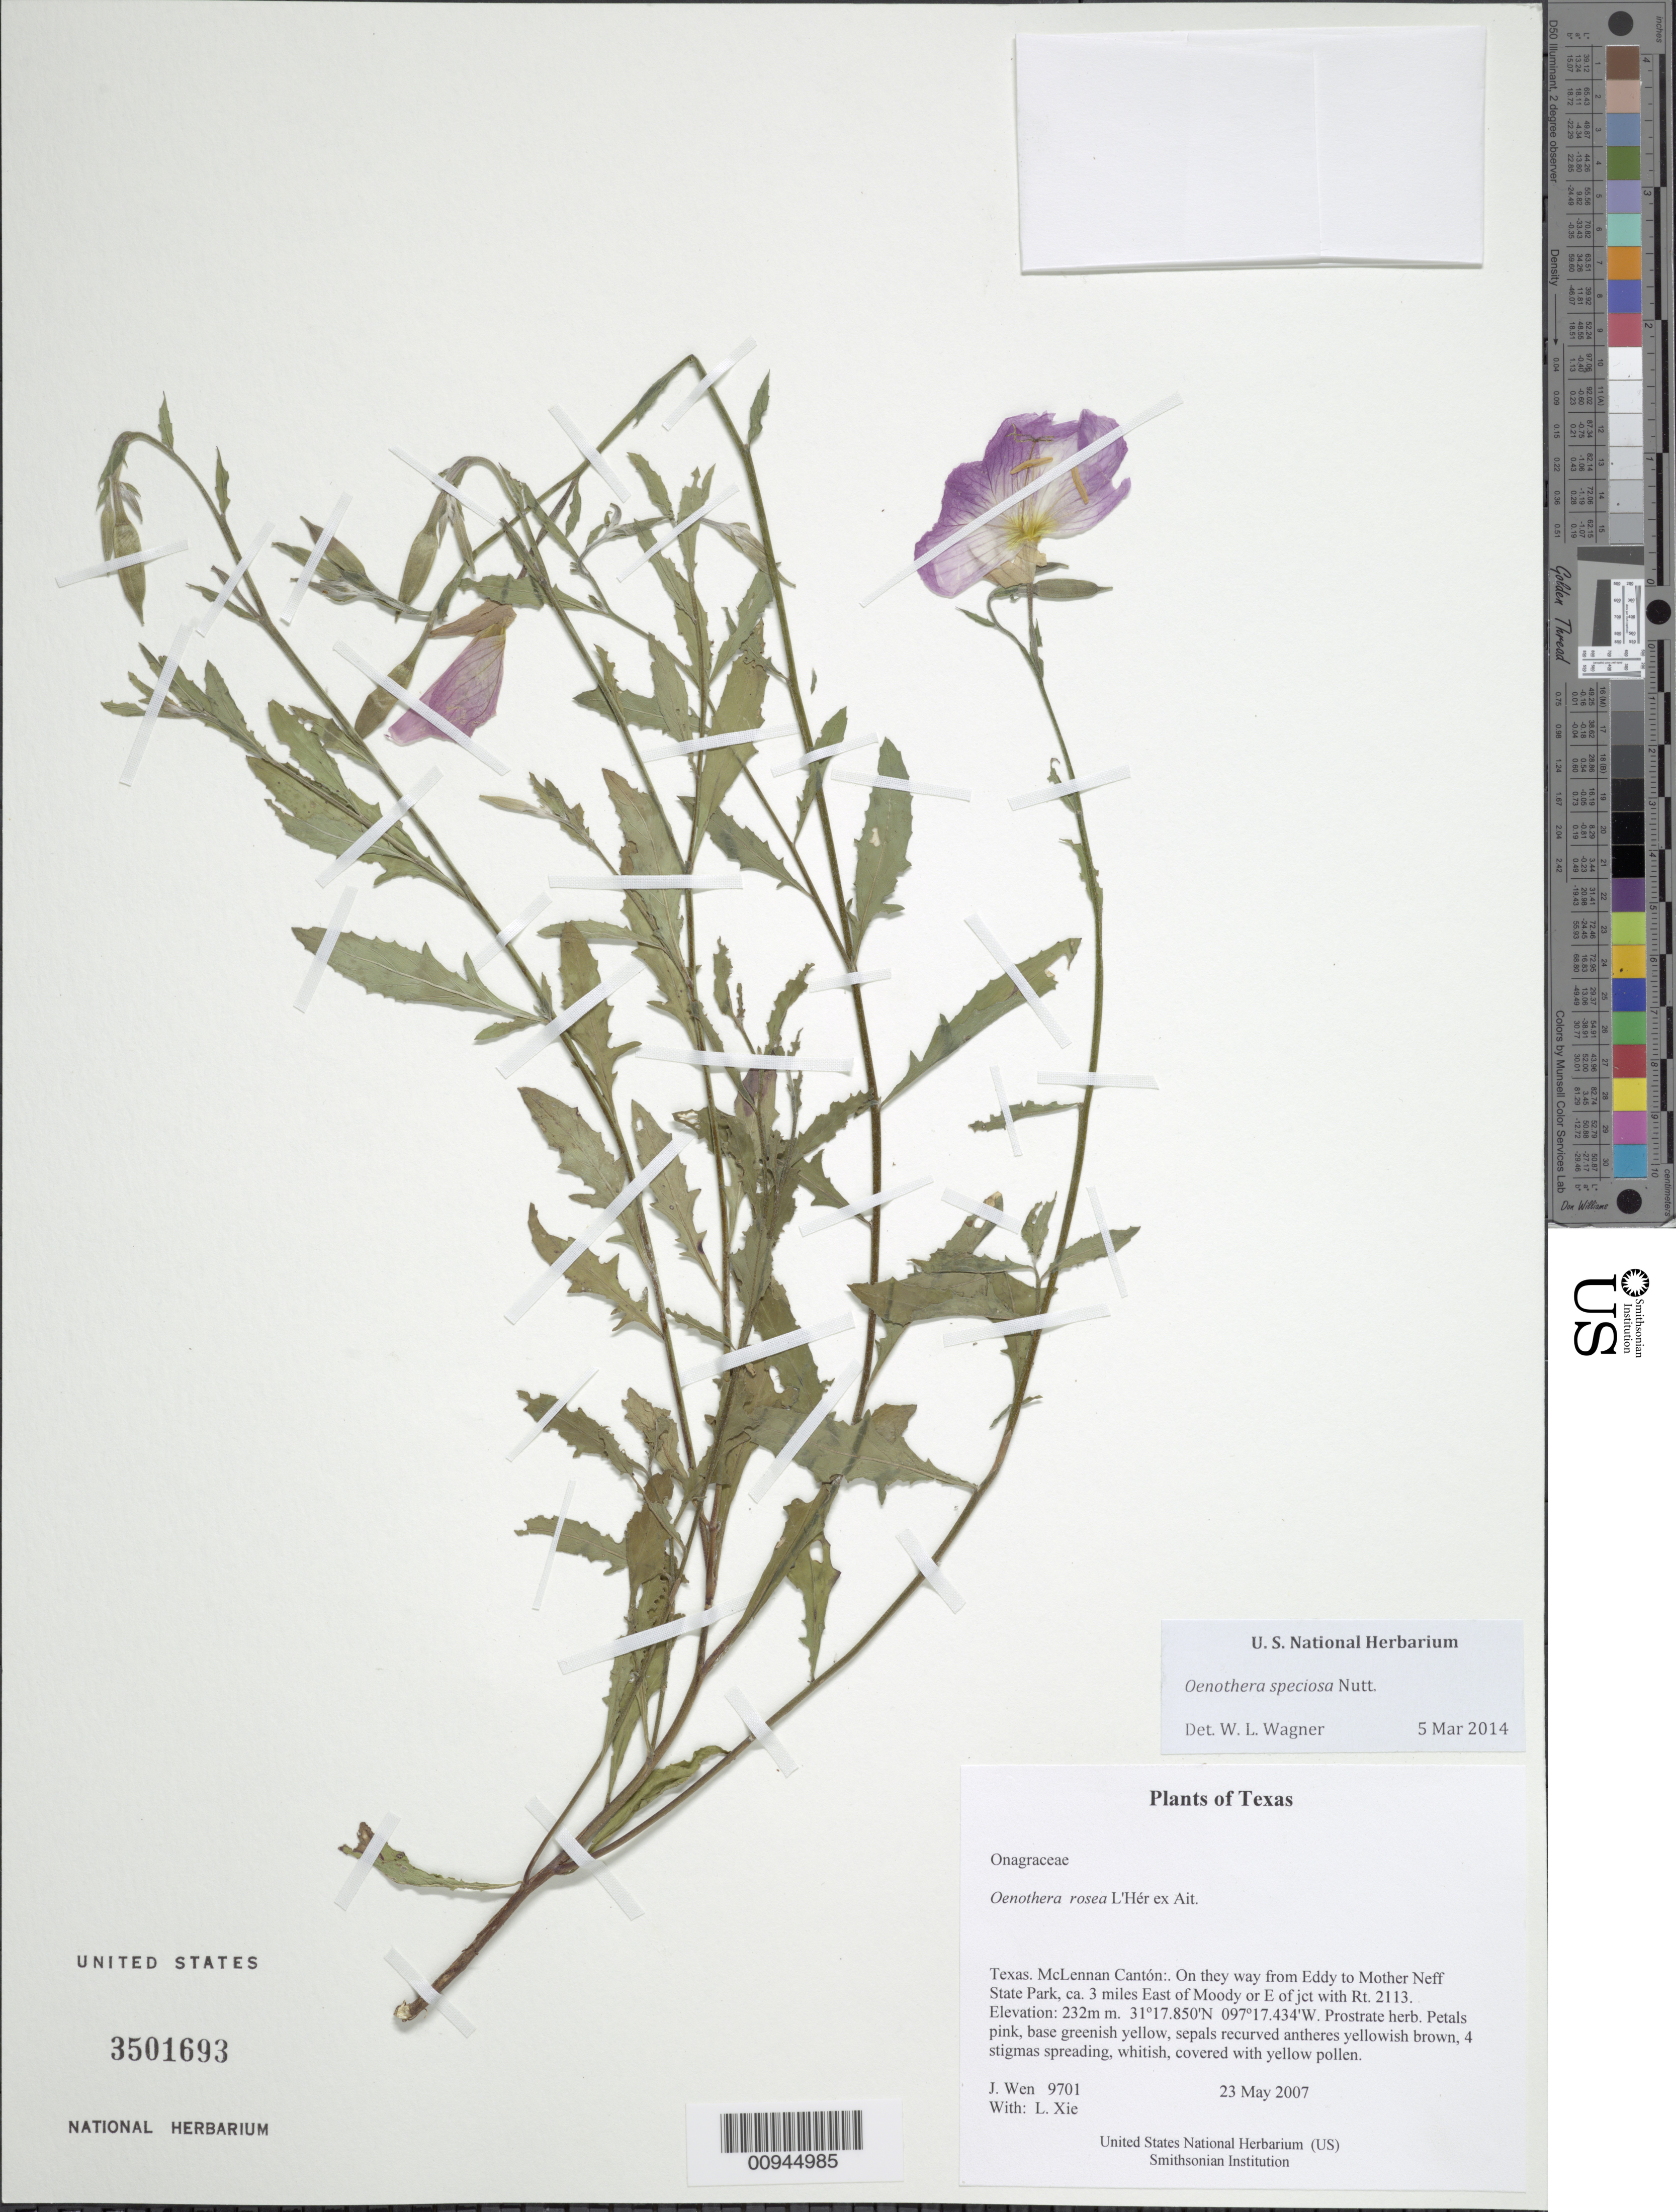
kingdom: Plantae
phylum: Tracheophyta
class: Magnoliopsida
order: Myrtales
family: Onagraceae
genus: Oenothera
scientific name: Oenothera speciosa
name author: Nutt.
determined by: Wagner, W. L., (BOT), Smithsonian Institution - National Museum of Natural History (UNITED STATES)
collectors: J. Wen & L. Xie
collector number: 9701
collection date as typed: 23 May 2007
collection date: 2007-05-23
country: United States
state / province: Texas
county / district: McLennan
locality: On they way from Eddy to Mother Neff State Park, ca. 3 miles East of Moody or E of jct with Rt. 2113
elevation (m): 232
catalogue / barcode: US 3501693